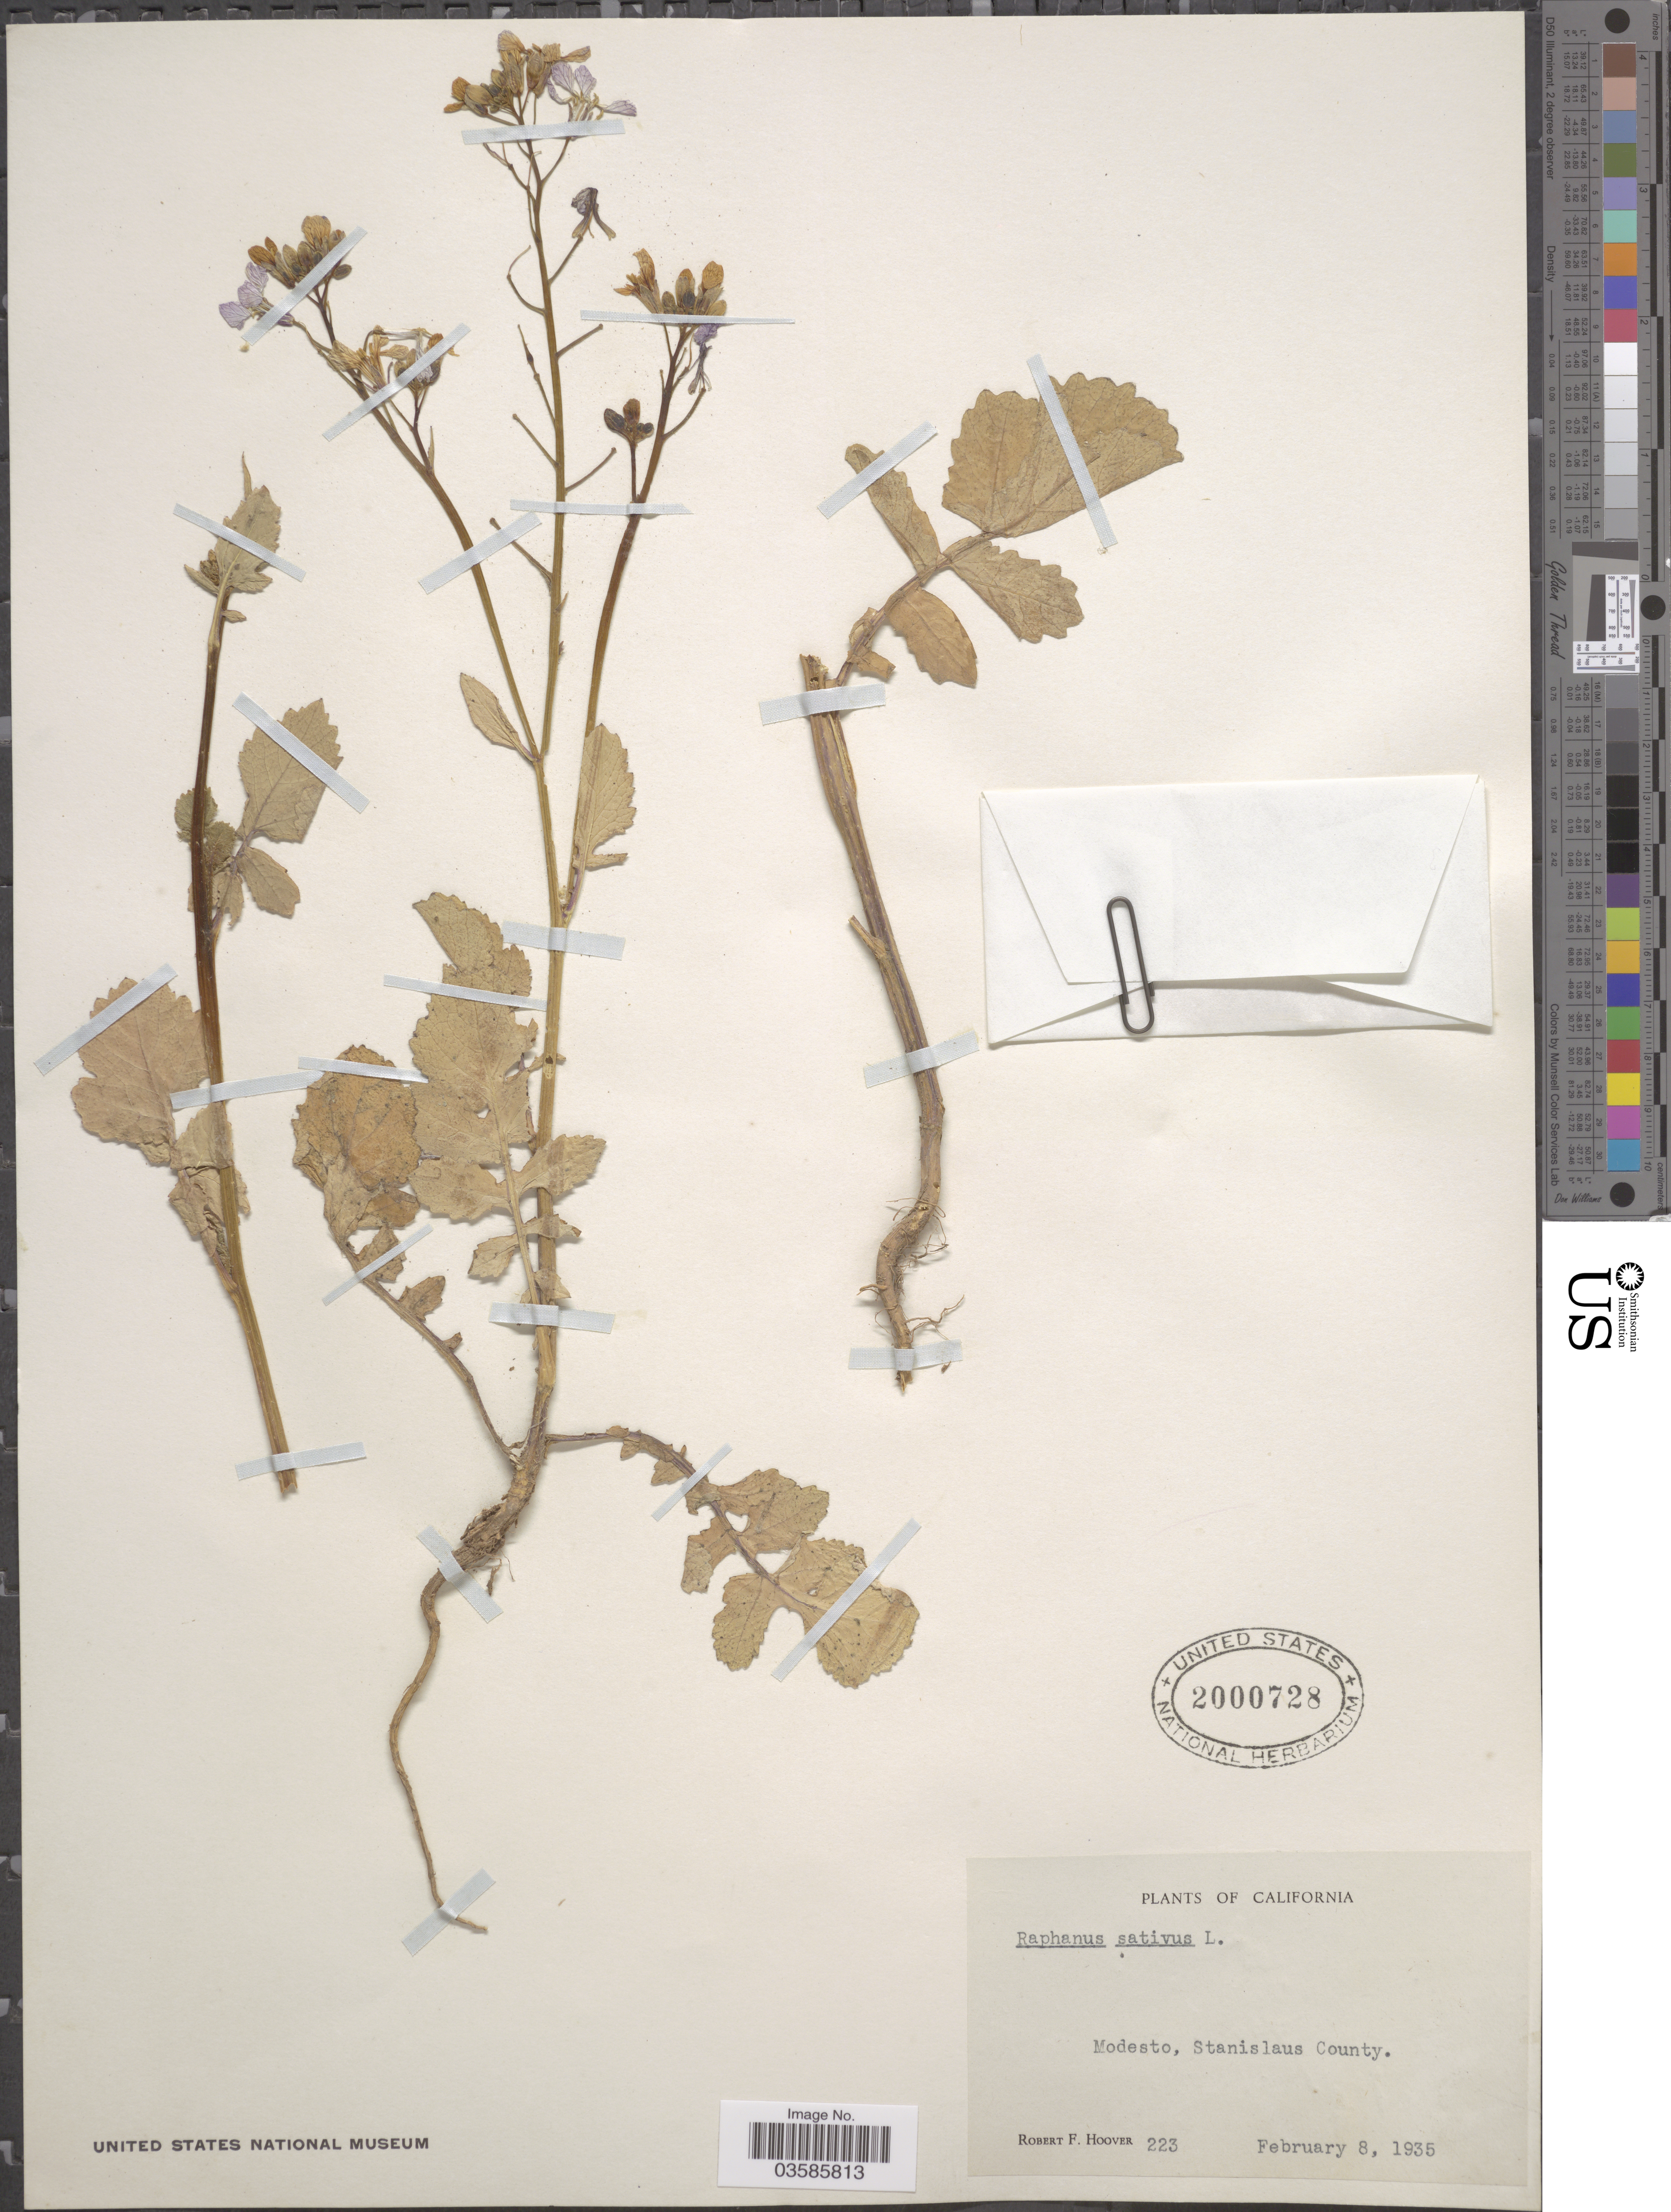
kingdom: Plantae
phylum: Tracheophyta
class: Magnoliopsida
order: Brassicales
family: Brassicaceae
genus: Raphanus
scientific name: Raphanus sativus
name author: L.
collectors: R. F. Hoover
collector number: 223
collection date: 1935-02-08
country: United States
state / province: California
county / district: Stanislaus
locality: Modesto, Stanislaus County.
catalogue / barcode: US 2000728